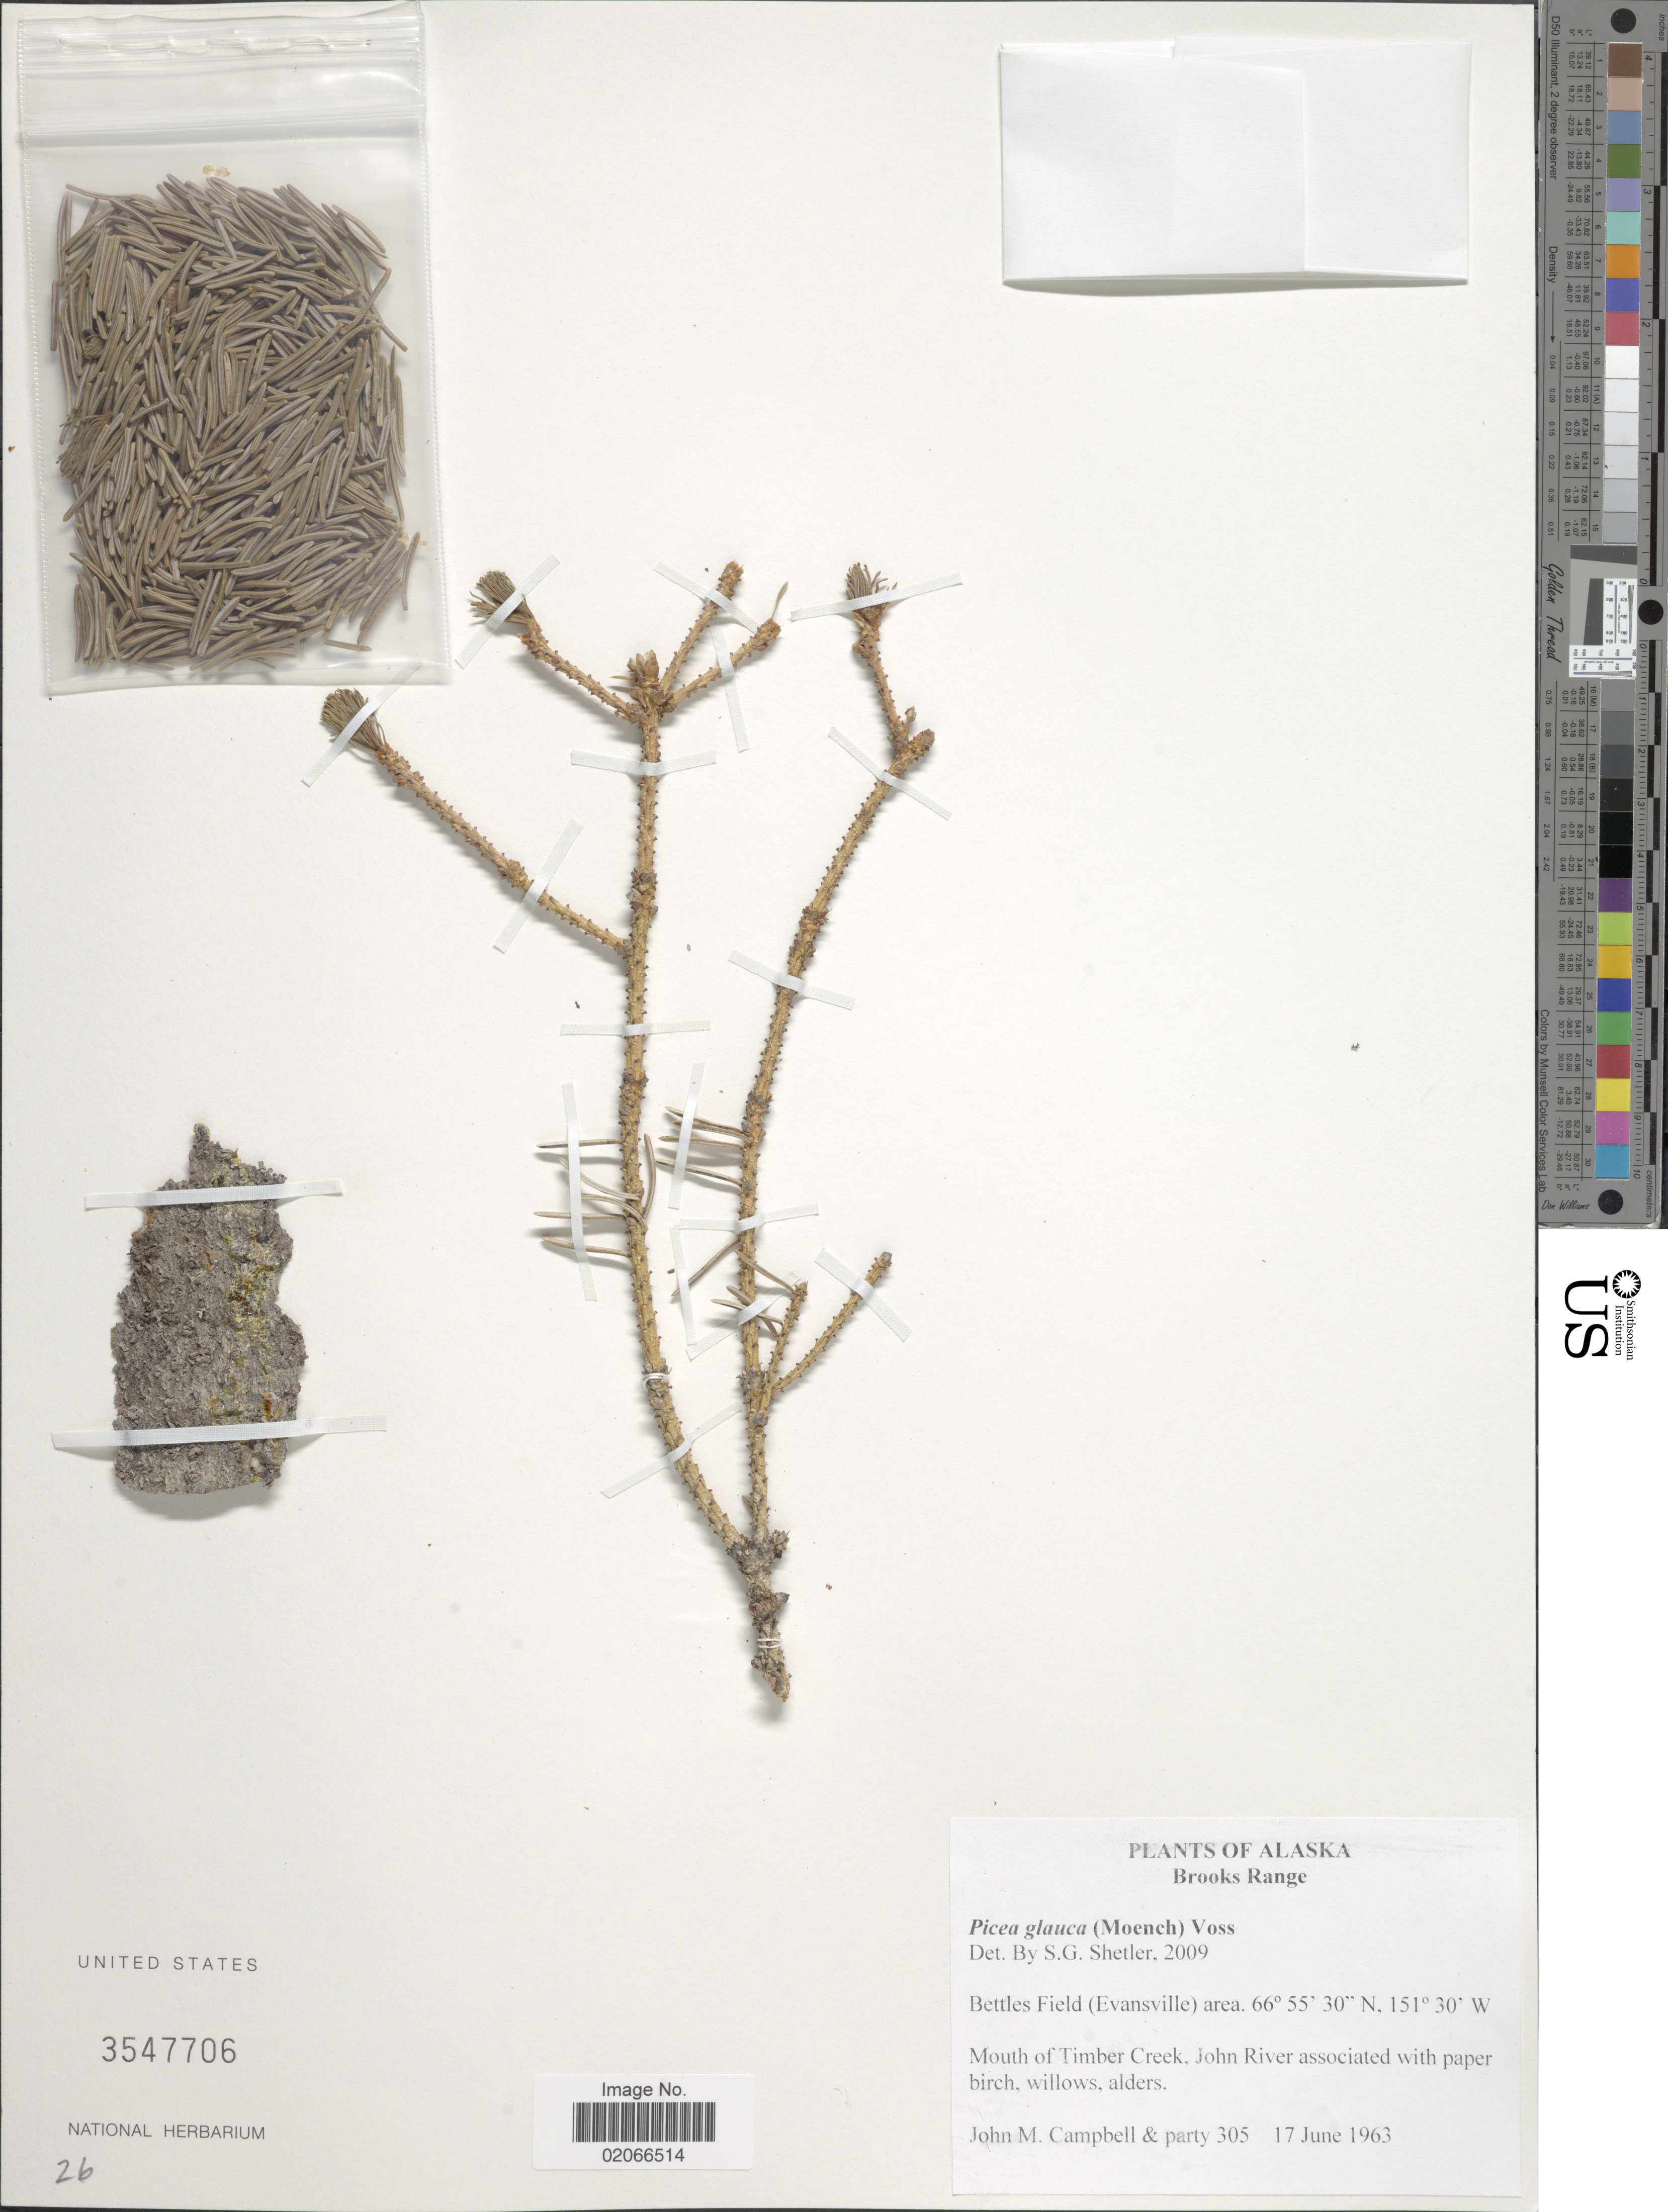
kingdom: Plantae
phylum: Tracheophyta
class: Pinopsida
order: Pinales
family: Pinaceae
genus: Picea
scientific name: Picea glauca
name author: (Moench) Voss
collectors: J. M. Campbell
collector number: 305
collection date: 1963-06-17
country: United States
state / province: Alaska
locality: Books Range, Bettles Field (Evansville) area, Mouth of Timber Creek, John River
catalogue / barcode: US 3547706